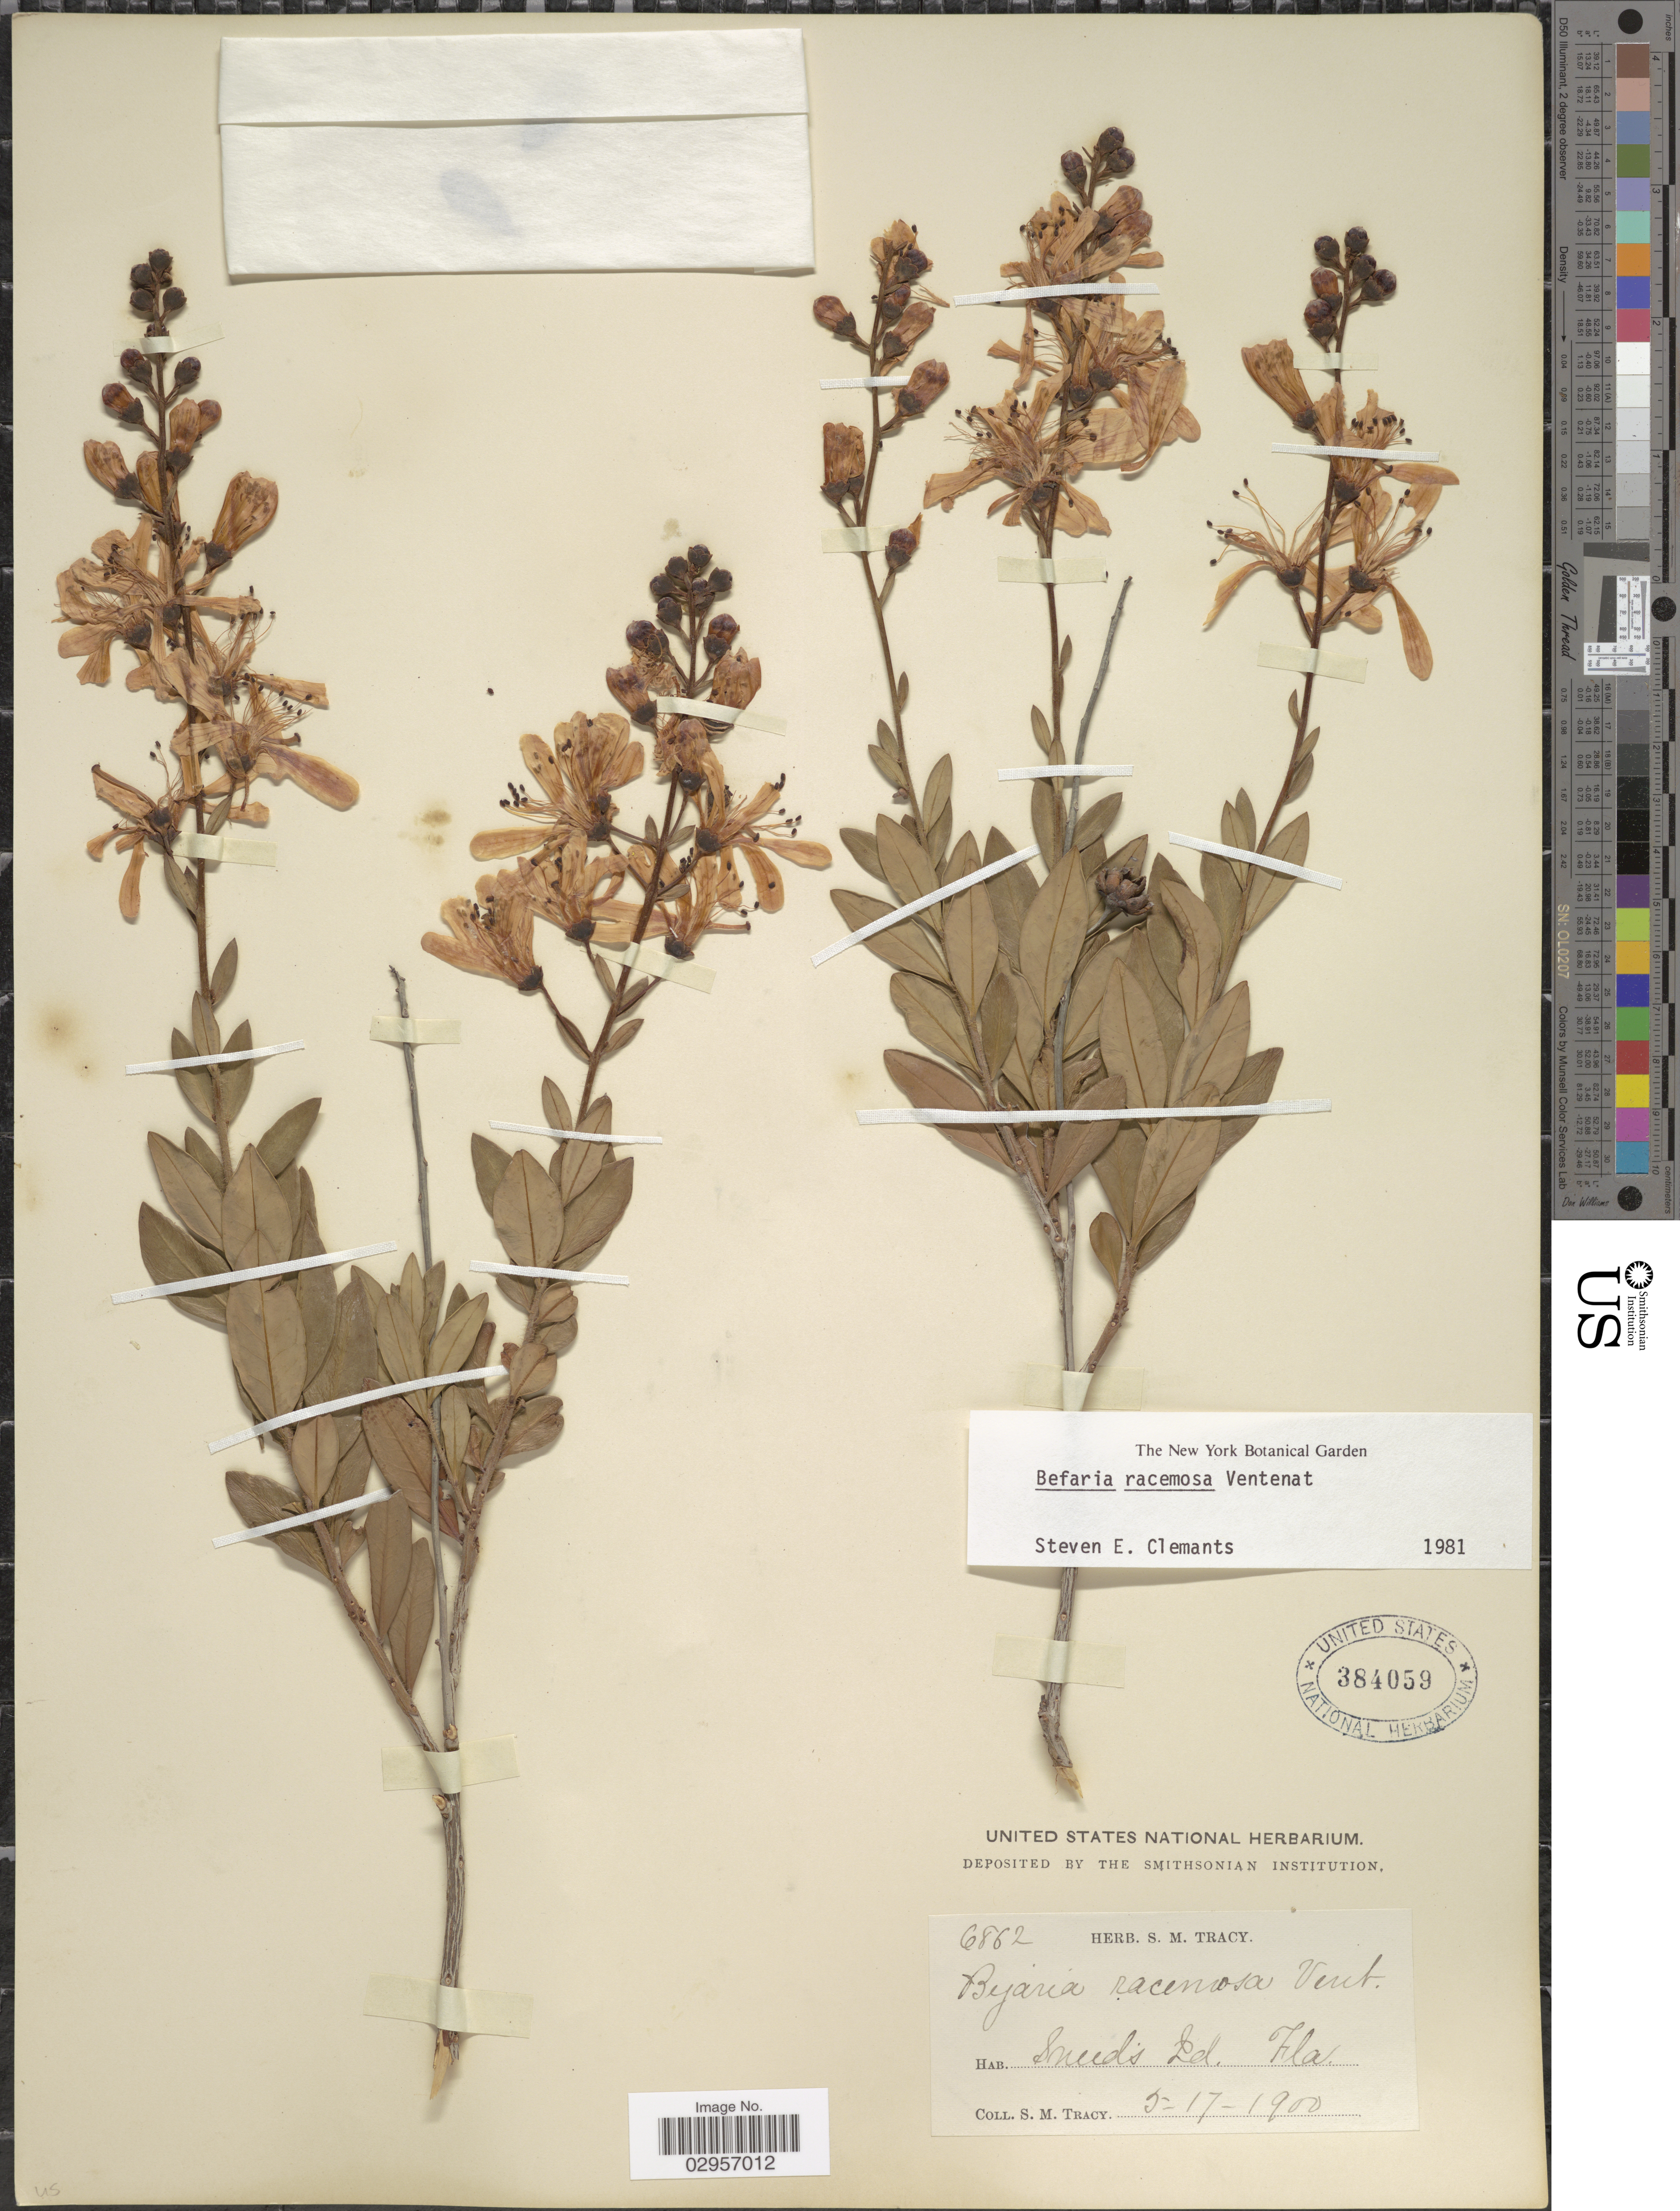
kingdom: Plantae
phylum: Tracheophyta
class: Magnoliopsida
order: Ericales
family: Ericaceae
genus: Bejaria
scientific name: Bejaria racemosa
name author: Vent.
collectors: S. M. Tracy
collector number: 6862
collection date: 1900-05-17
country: United States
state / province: Florida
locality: Sneeds Id., Fla.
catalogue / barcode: US 384059